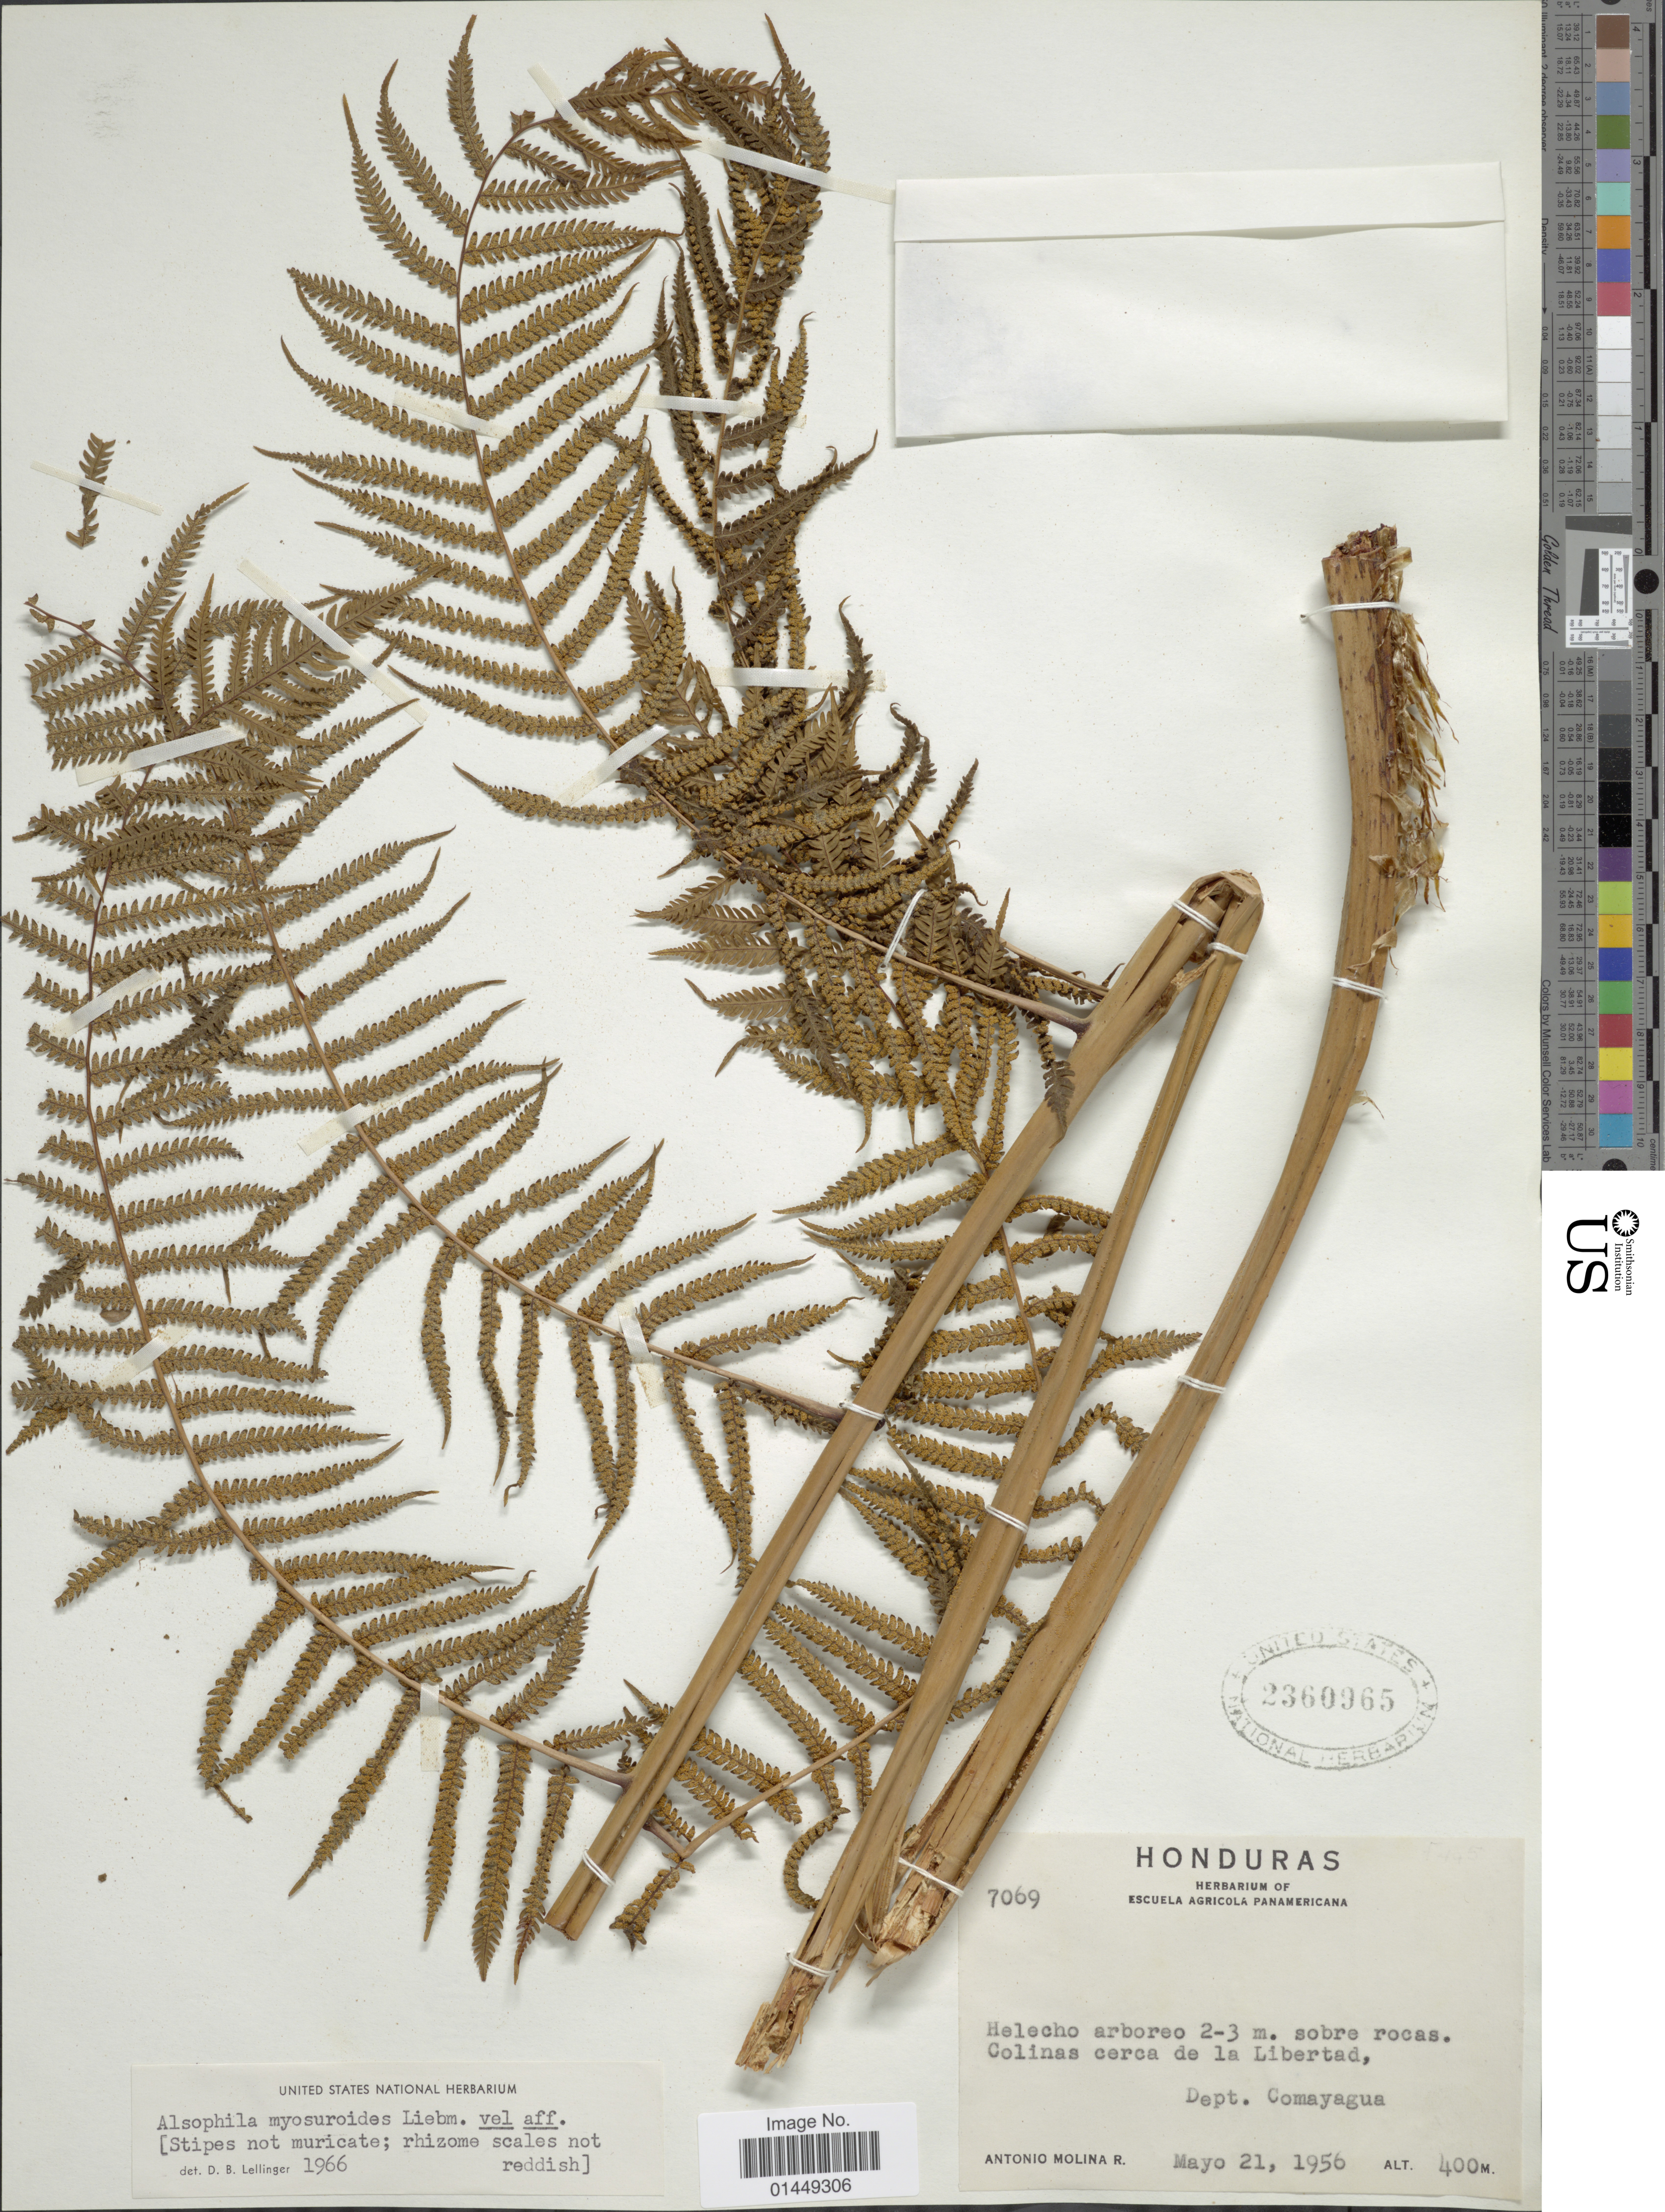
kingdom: Plantae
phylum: Tracheophyta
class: Polypodiopsida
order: Cyatheales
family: Cyatheaceae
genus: Cyathea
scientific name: Cyathea myosuriodes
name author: (Liebm.) Domin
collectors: A. Molina R.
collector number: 7069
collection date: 1956-05-21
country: Honduras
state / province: Comayagua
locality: Colinas cerca de la Libertad, Dept. Comayagua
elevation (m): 400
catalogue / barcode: US 2360965